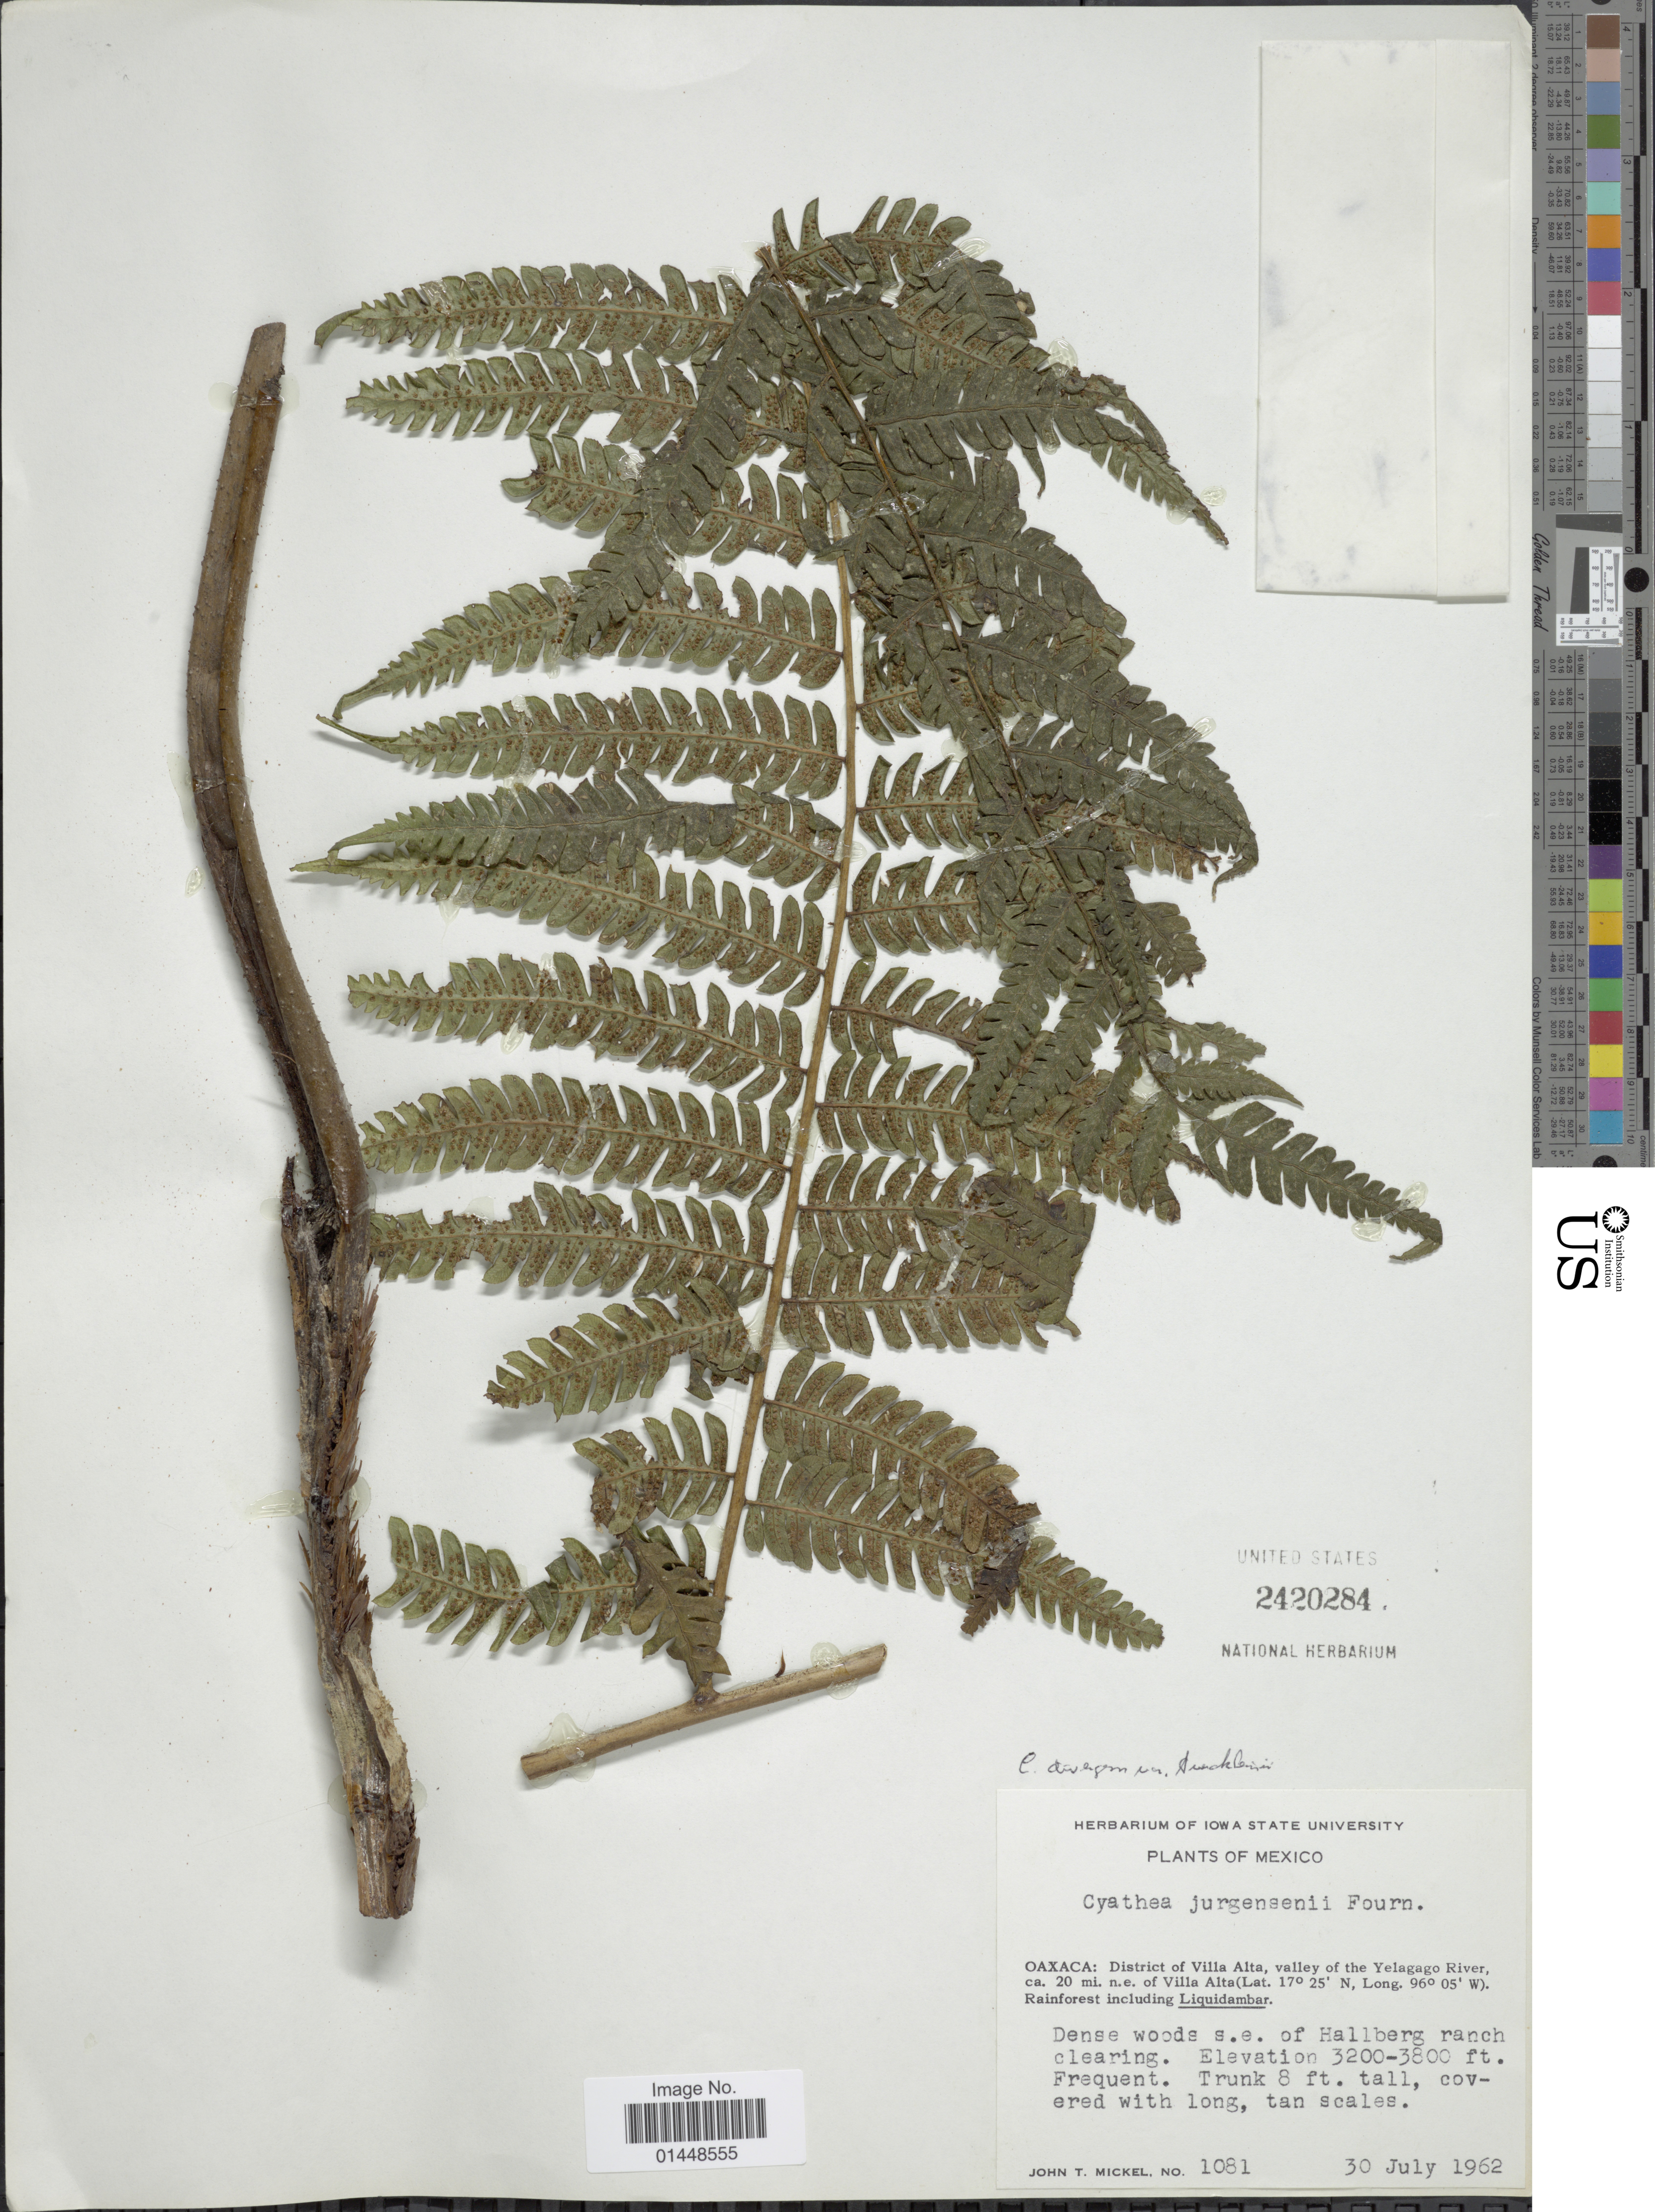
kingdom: Plantae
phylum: Tracheophyta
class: Polypodiopsida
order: Cyatheales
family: Cyatheaceae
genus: Cyathea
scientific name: Cyathea divergens var. tuerckheimii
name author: (Maxon) R.M. Tryon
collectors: J. T. Mickel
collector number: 1081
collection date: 1962-07-30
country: Mexico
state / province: Oaxaca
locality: Oaxaca: District of Villa Alta, valley of the Yelagago River, ca. 20 mi. n.e. of Villa Alta. Dense woods s.e. of Hallberg ranch clearing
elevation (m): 975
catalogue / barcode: US 2420284